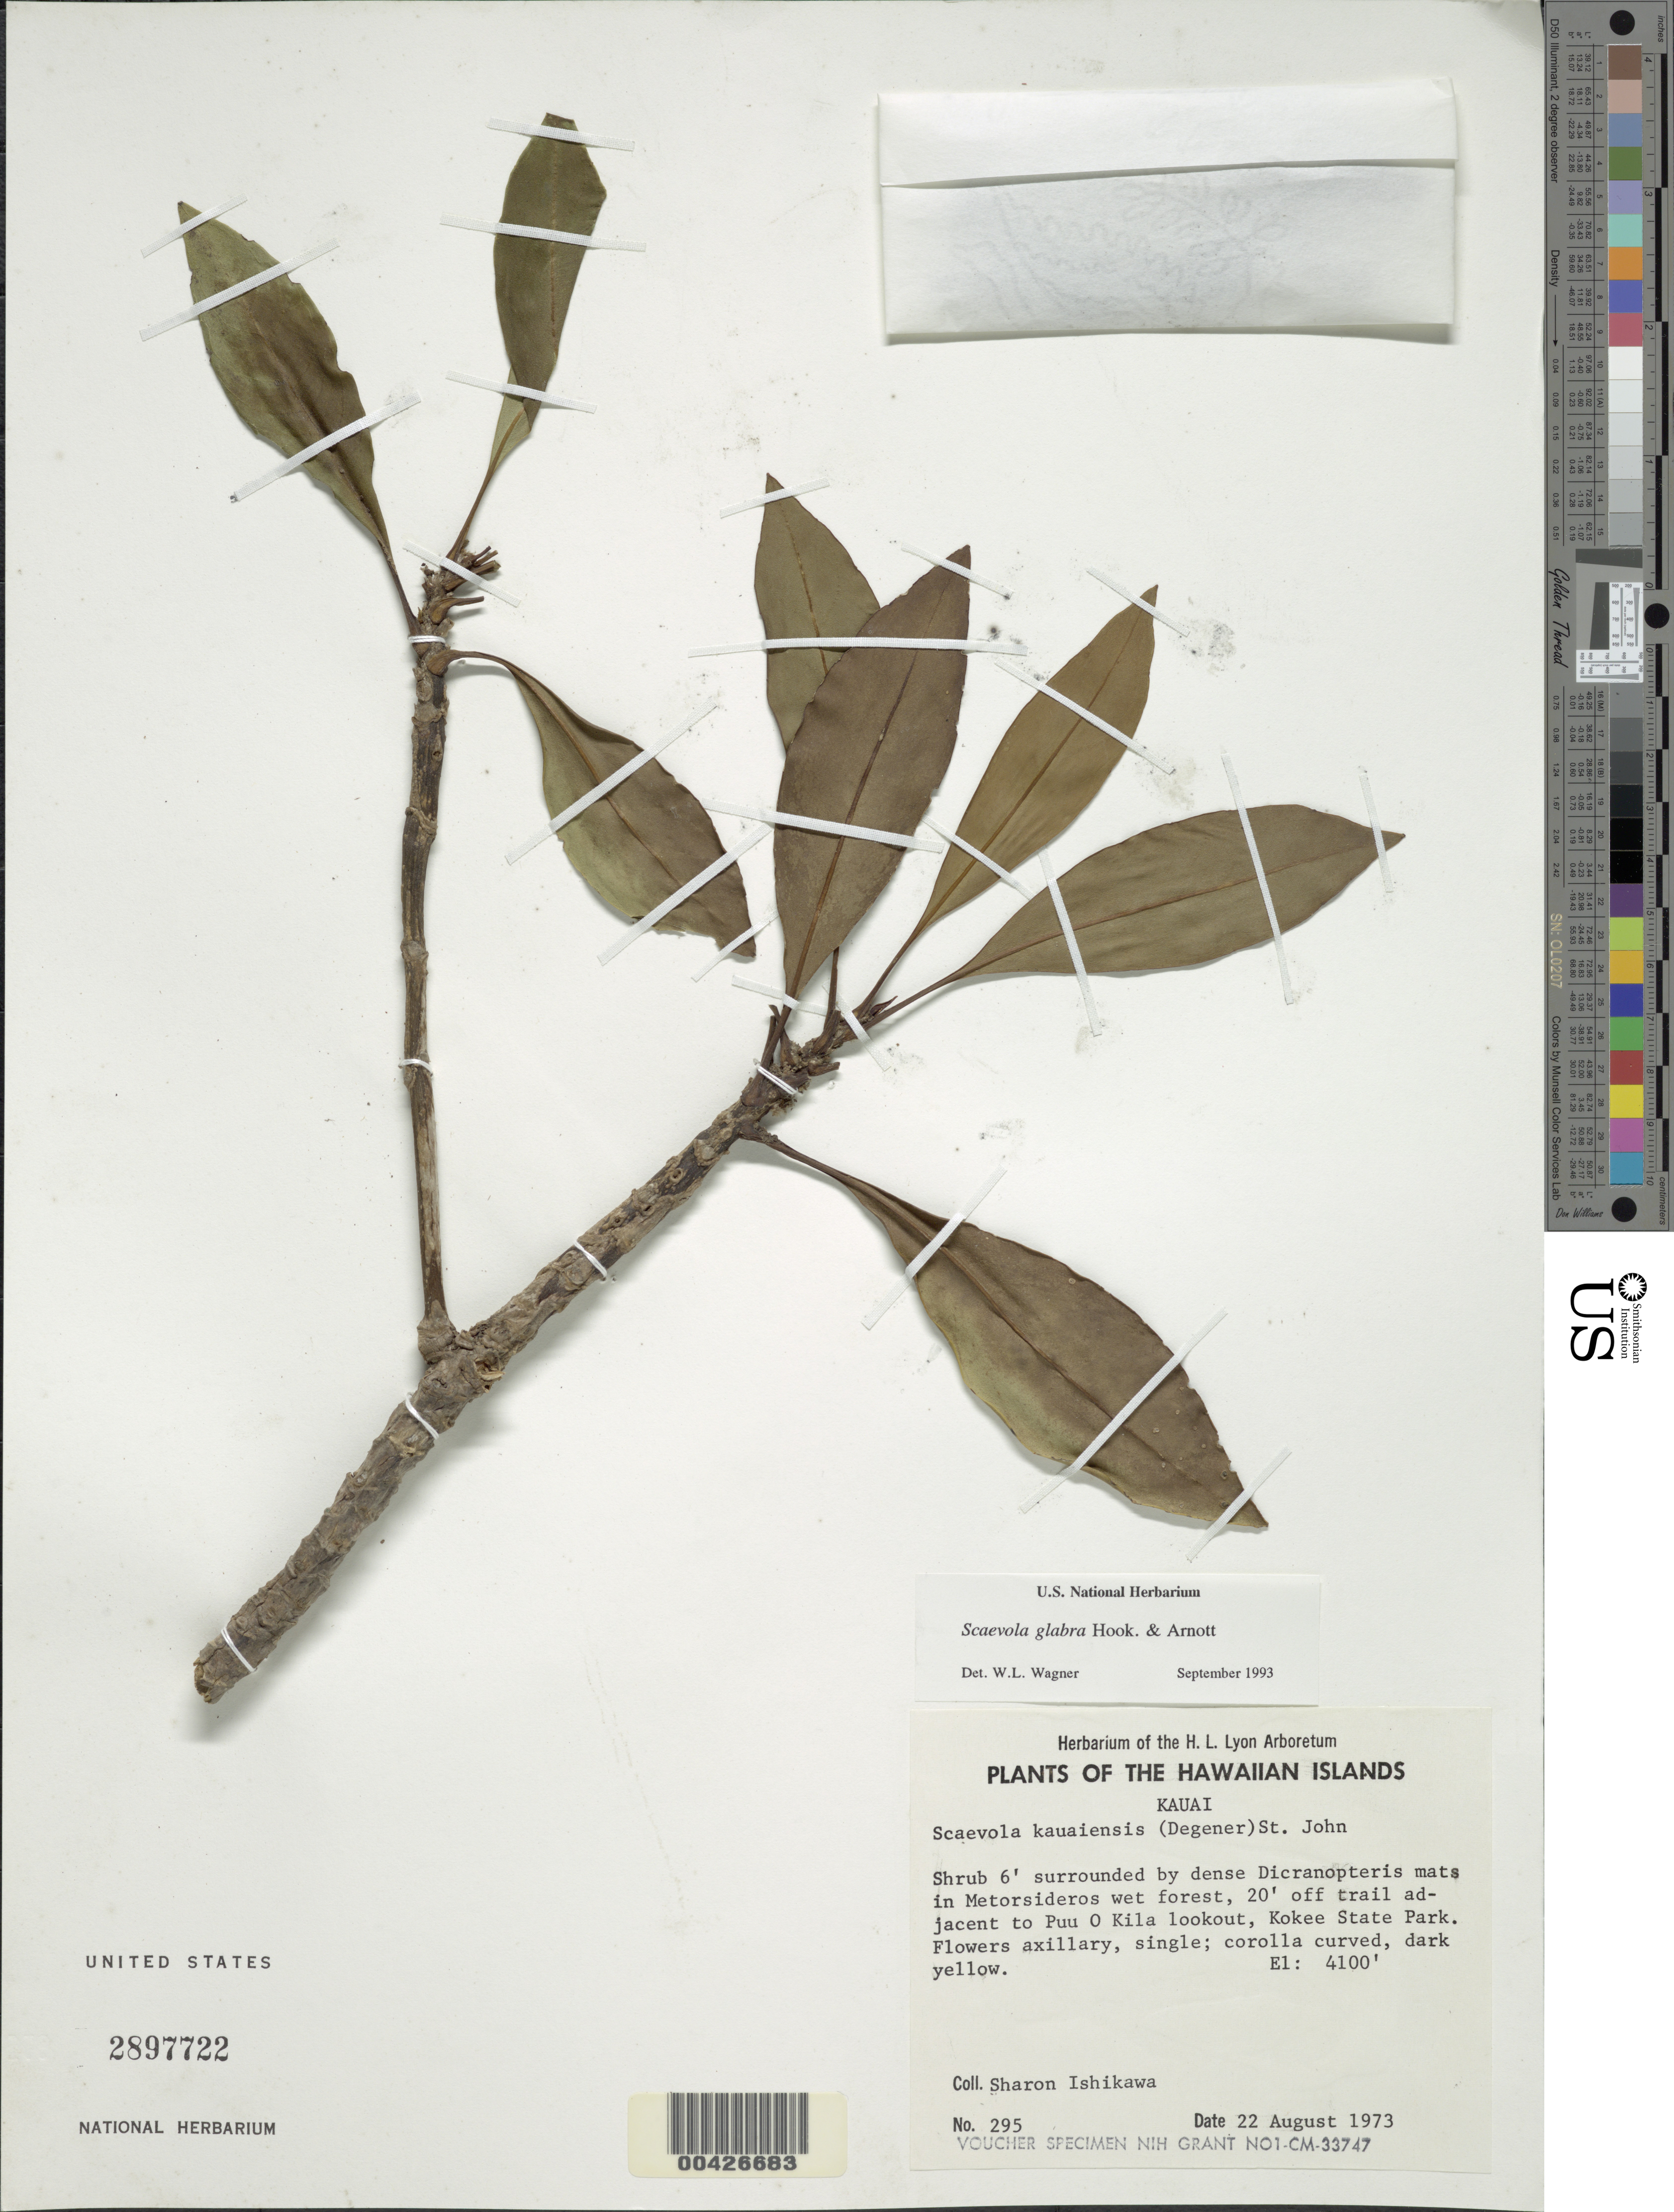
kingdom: Plantae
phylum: Tracheophyta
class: Magnoliopsida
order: Asterales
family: Goodeniaceae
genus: Scaevola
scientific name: Scaevola glabra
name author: Hook. & Arn.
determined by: Wagner, W. L., (BOT), Smithsonian Institution - National Museum of Natural History (UNITED STATES)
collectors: S. S. Ishikawa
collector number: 295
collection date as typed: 22 Aug 1973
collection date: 1973-08-22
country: United States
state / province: Hawaii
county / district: Kauai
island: Kaua'i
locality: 20' off trail adjacent to Puu O Kila lookout, Kokee State Park.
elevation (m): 1250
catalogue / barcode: US 2897722